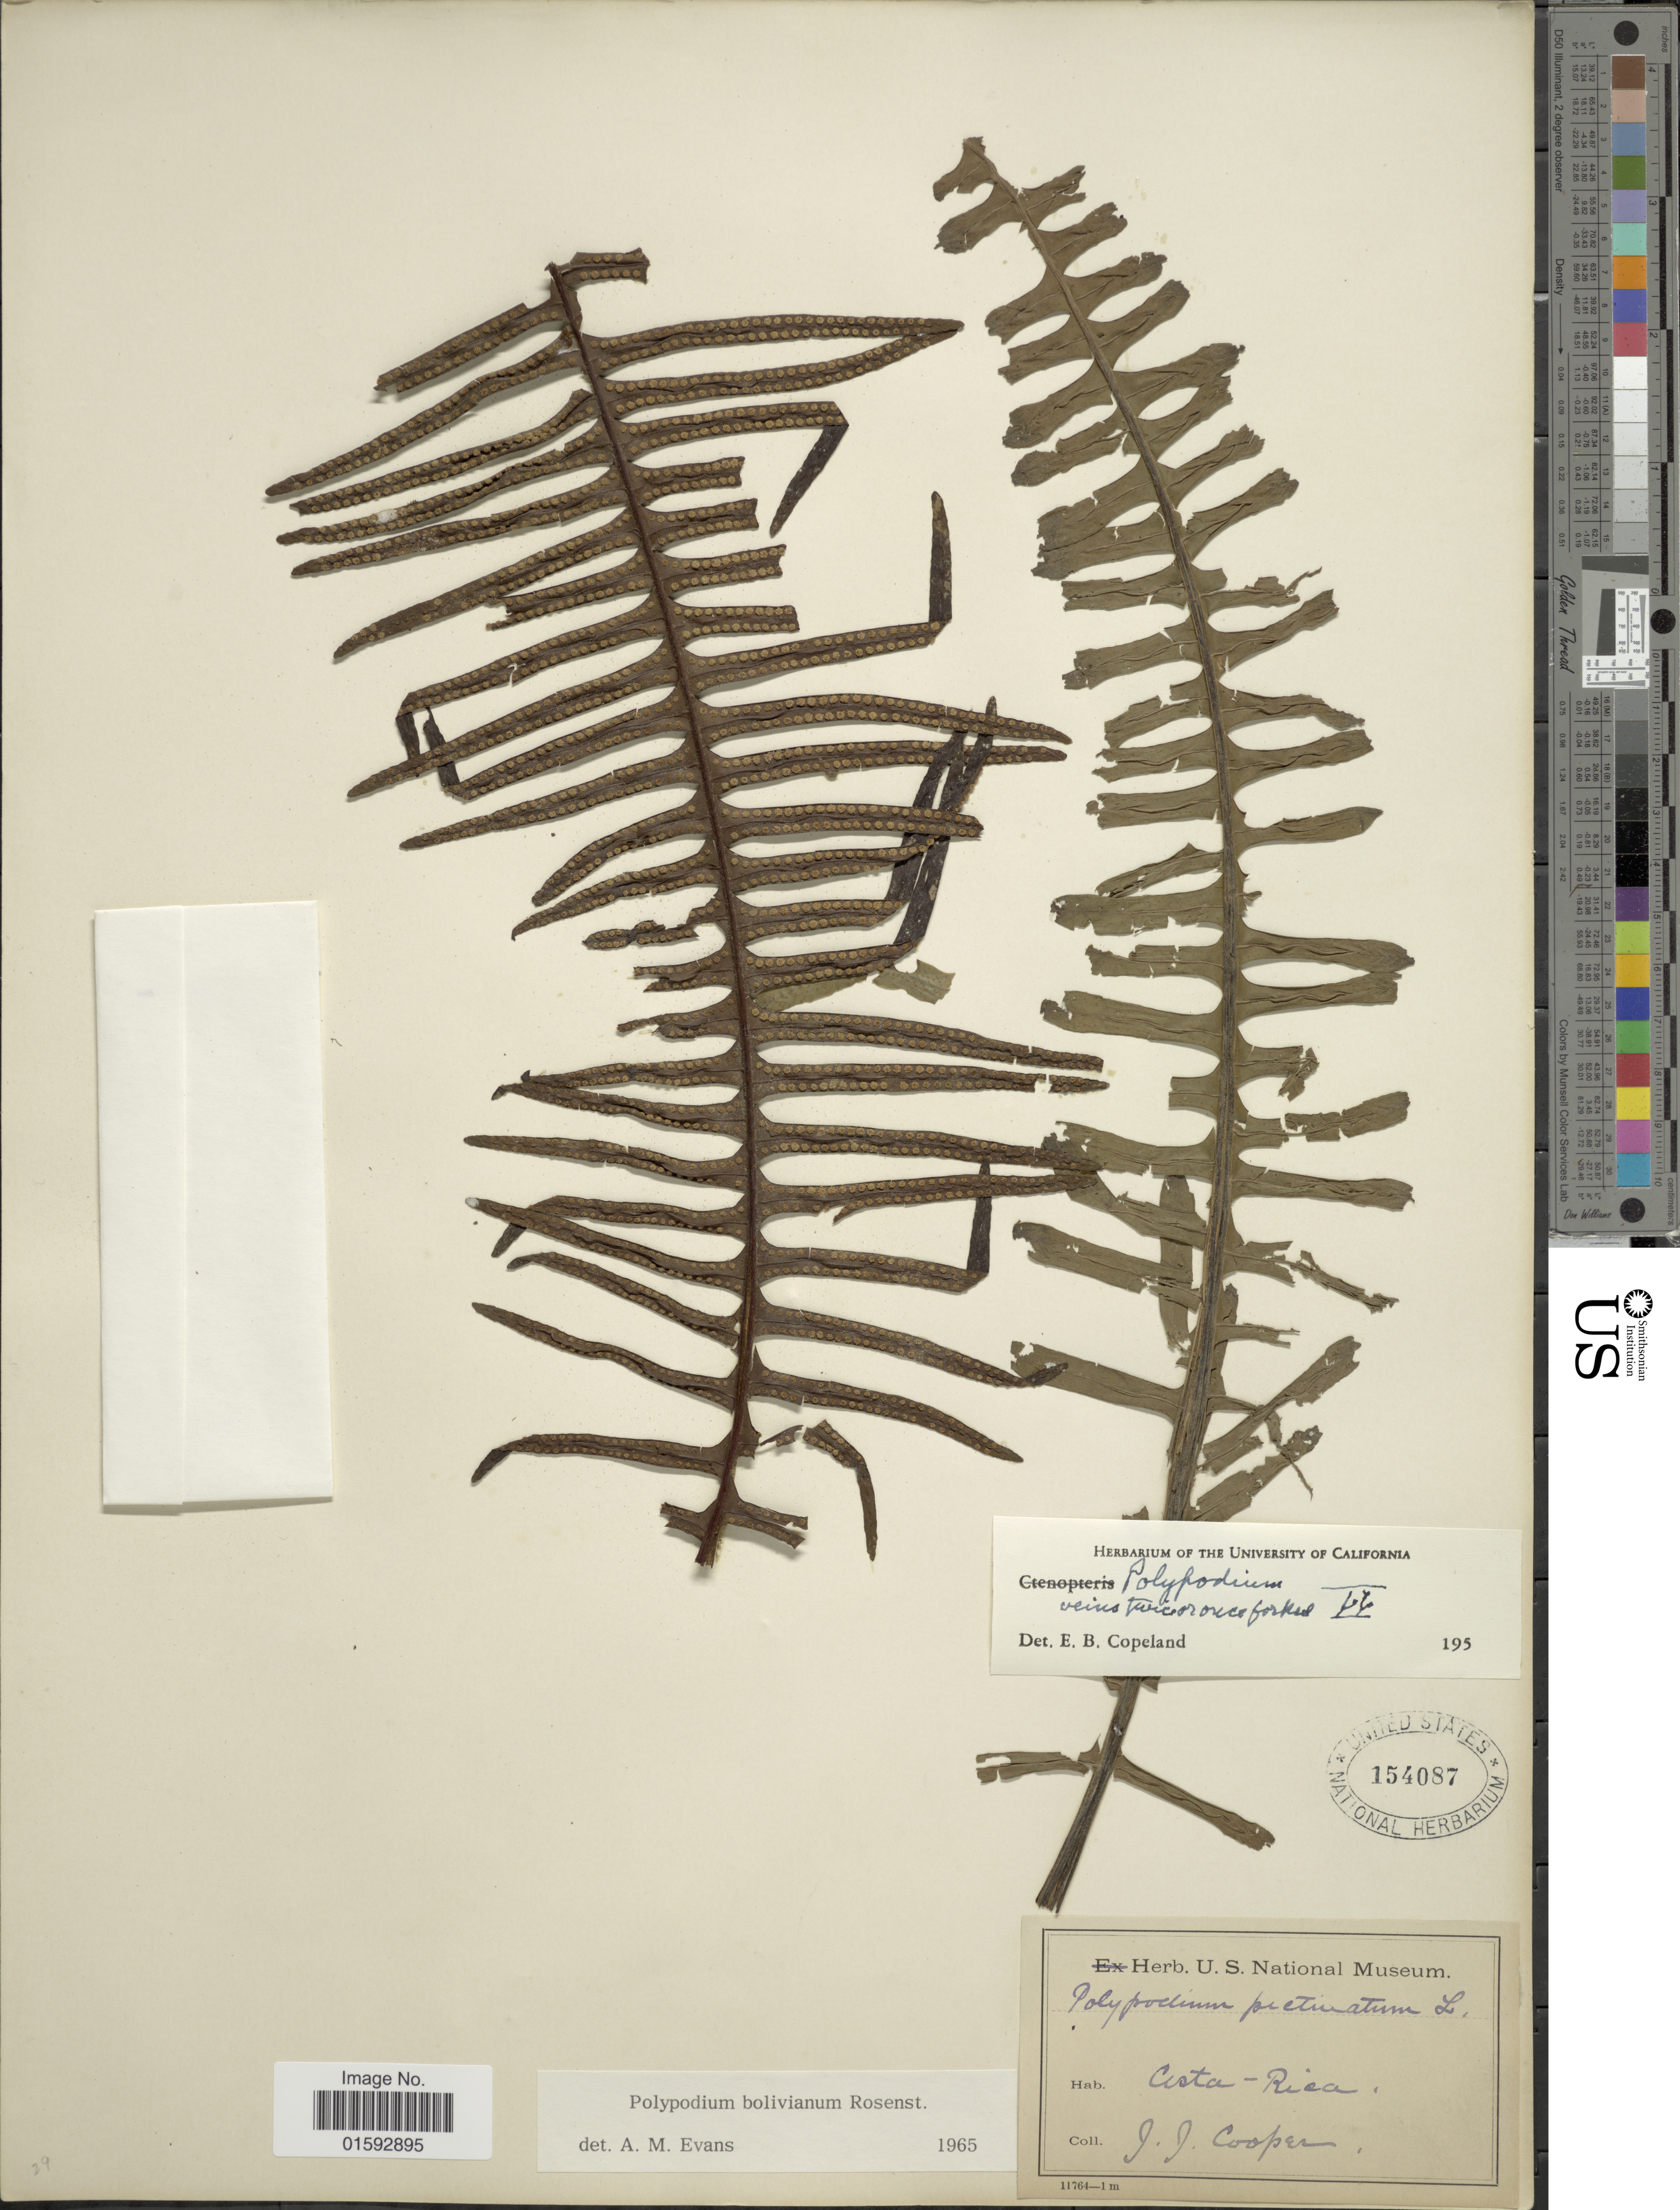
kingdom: Plantae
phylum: Tracheophyta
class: Polypodiopsida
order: Polypodiales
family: Polypodiaceae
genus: Pecluma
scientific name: Pecluma divaricata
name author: (E. Fourn.) Mickel & Beitel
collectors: J. J. Cooper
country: Costa Rica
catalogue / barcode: US 154087